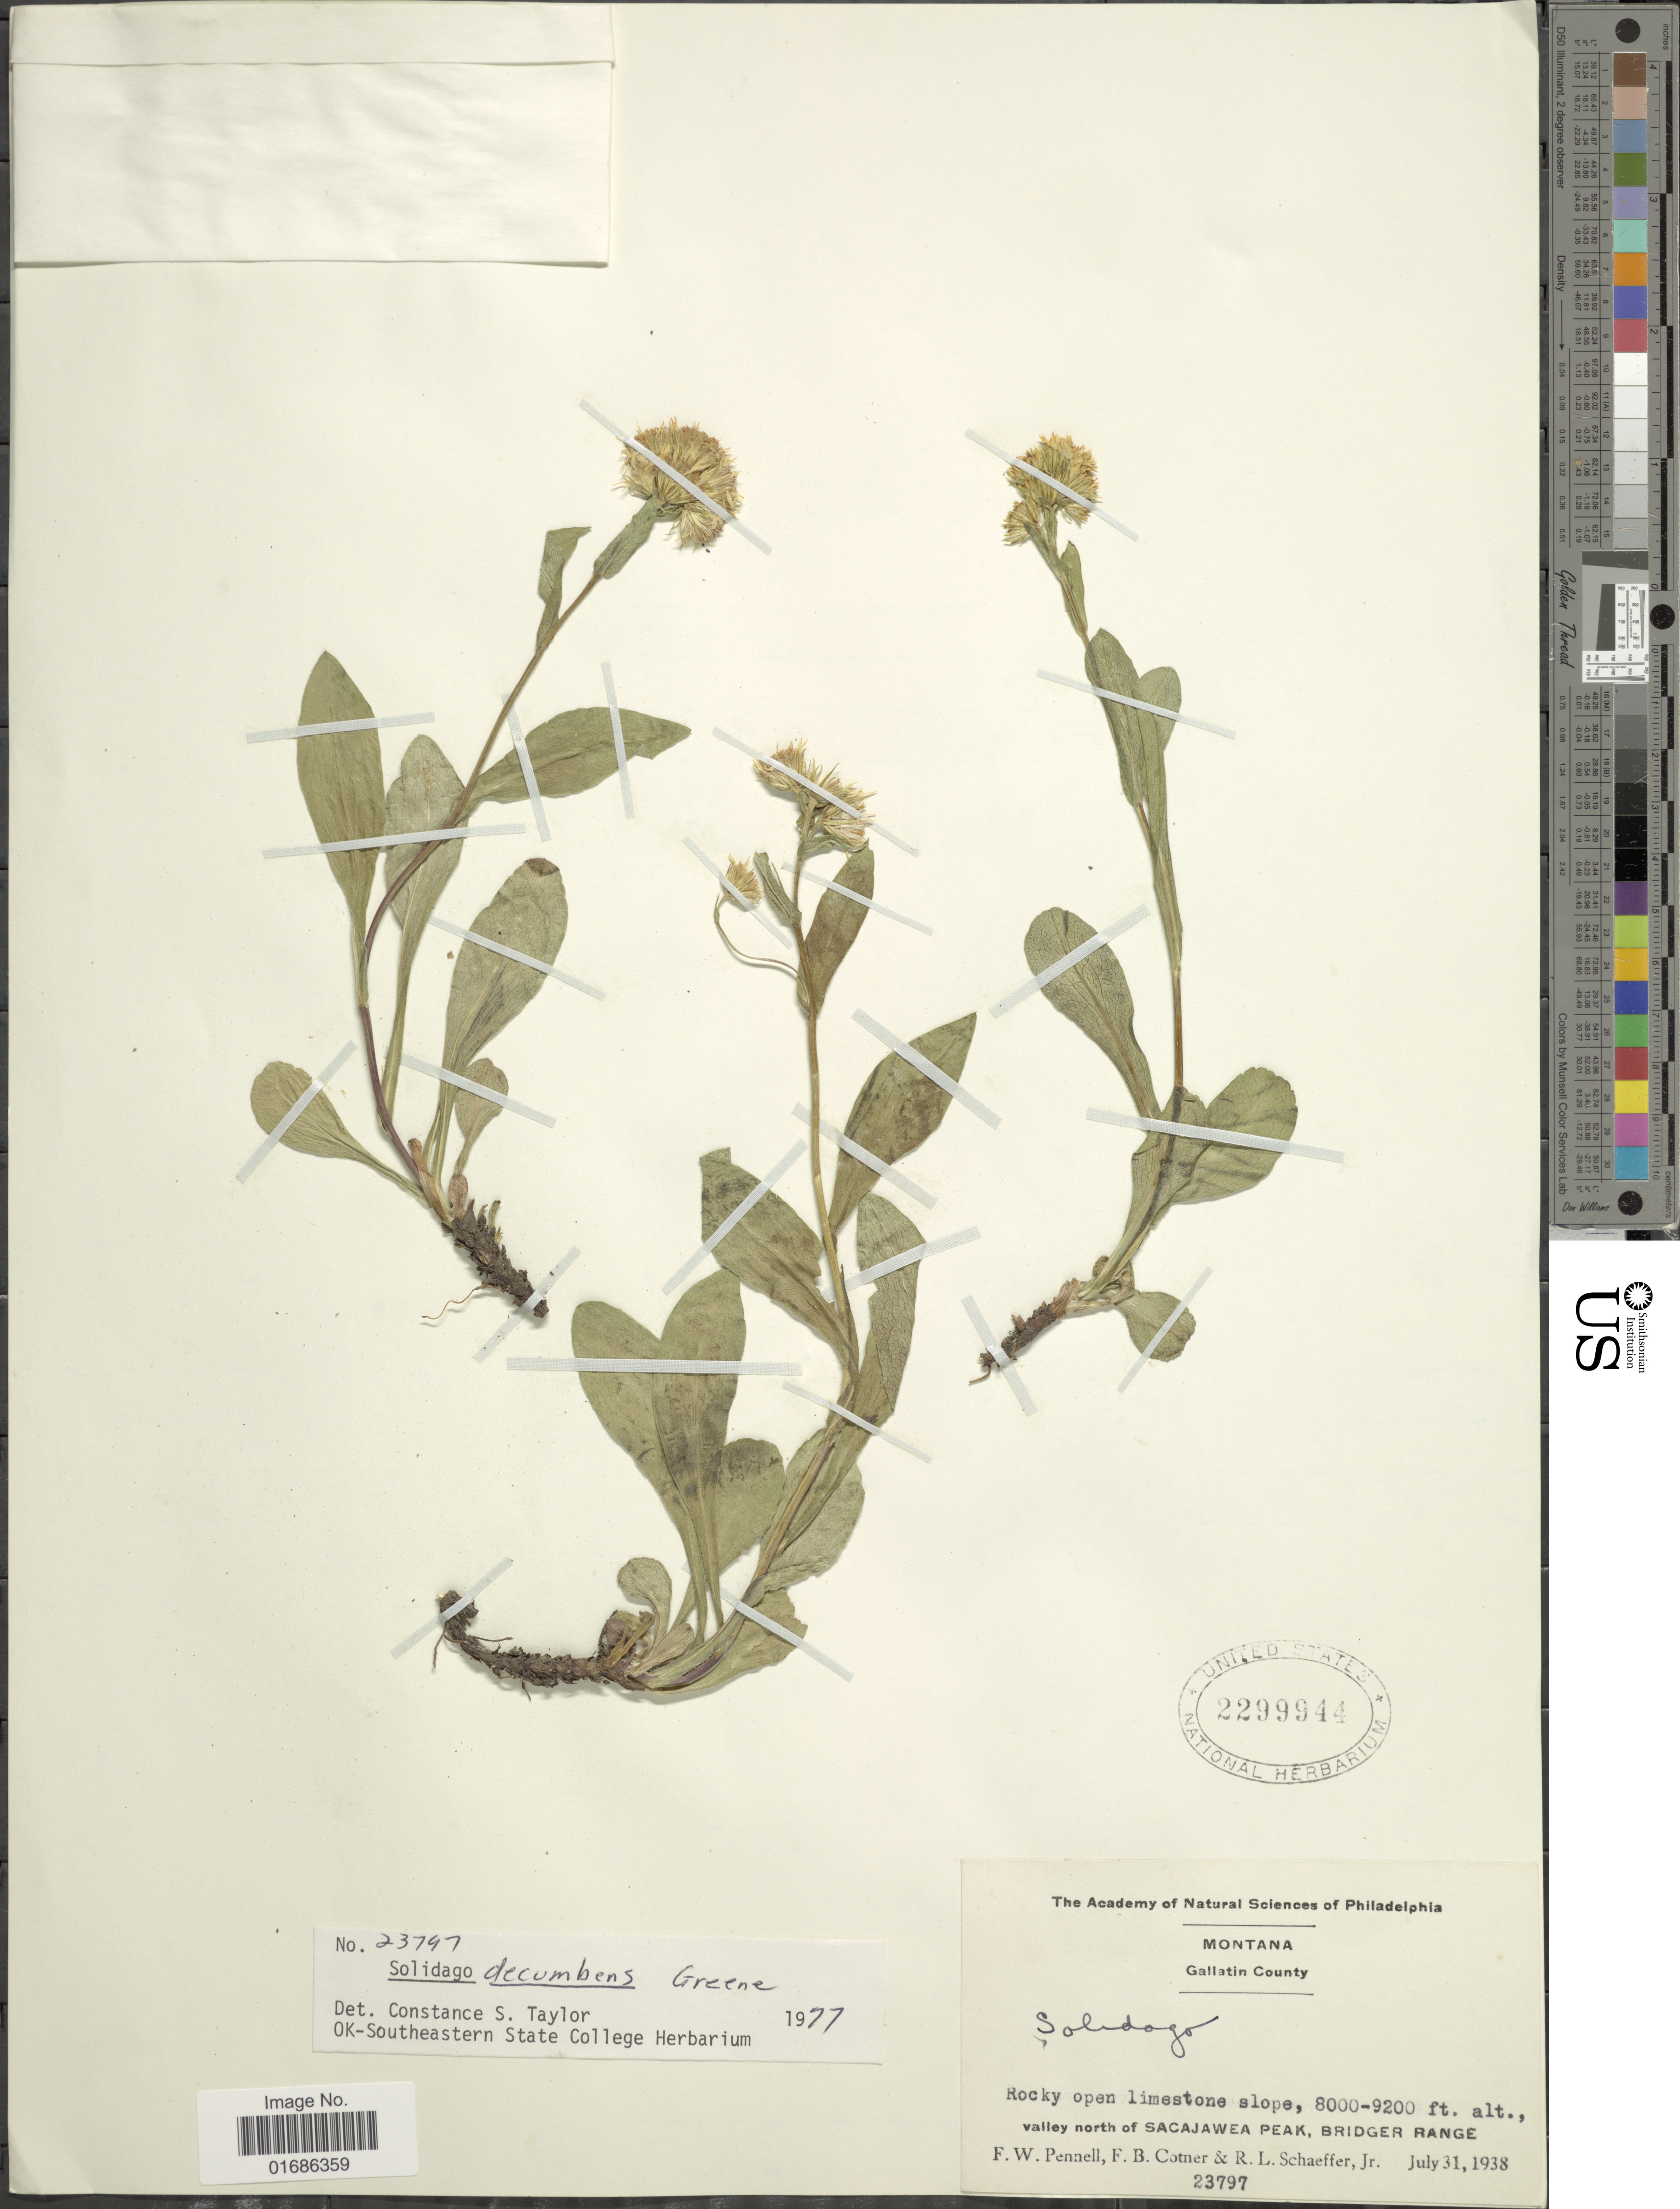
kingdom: Plantae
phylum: Tracheophyta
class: Magnoliopsida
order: Asterales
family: Asteraceae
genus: Solidago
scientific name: Solidago decumbens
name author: Greene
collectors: F. W. Pennell, F. Cotner & R. L. Schaeffer Jr.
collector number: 23797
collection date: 1938-07-31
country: United States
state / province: Montana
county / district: Gallatin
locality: Rocky open limestone slope, valley N of Sacajawea Peak, Bridger Range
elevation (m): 2438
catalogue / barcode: US 2299944